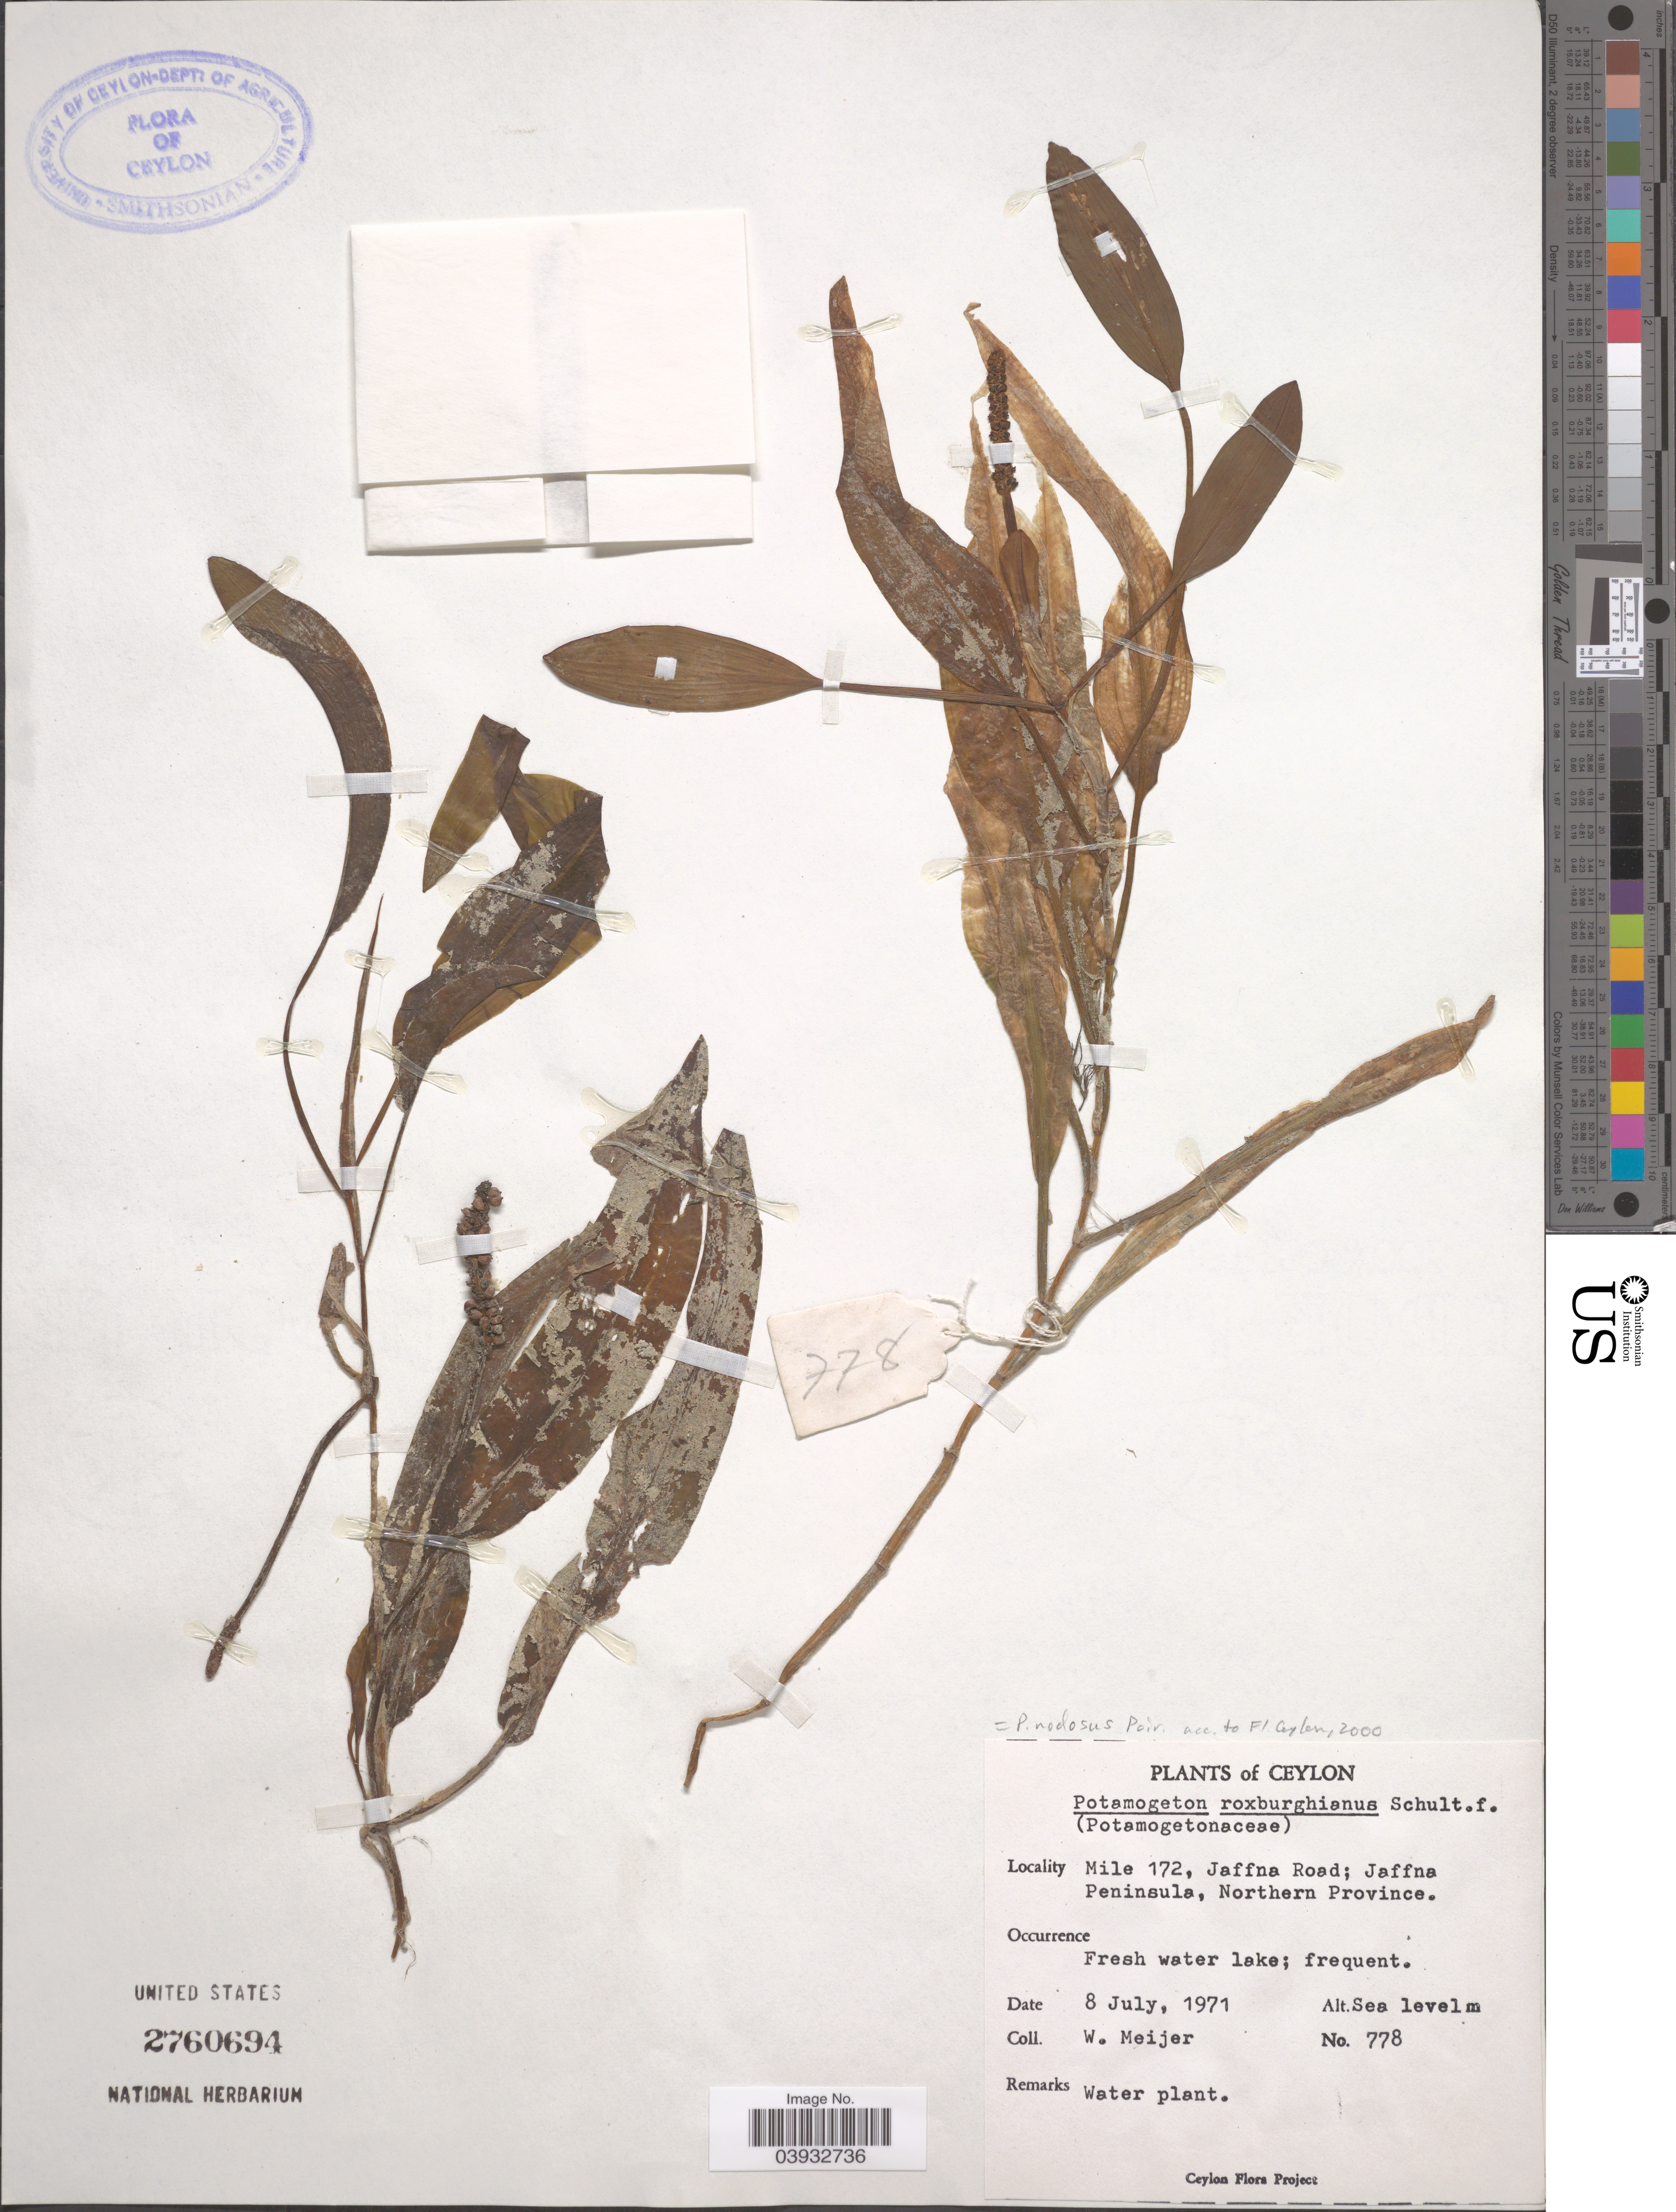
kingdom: Plantae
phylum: Tracheophyta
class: Liliopsida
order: Alismatales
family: Potamogetonaceae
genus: Potamogeton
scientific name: Potamogeton nodosus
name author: Poir.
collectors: W. Meijer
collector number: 778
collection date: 1971-07-08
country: Sri Lanka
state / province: Northern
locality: Ceylon. Mile 172, Jaffna Road; Jaffna Peninsula. Fresh water lake; frequent.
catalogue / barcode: US 2760694